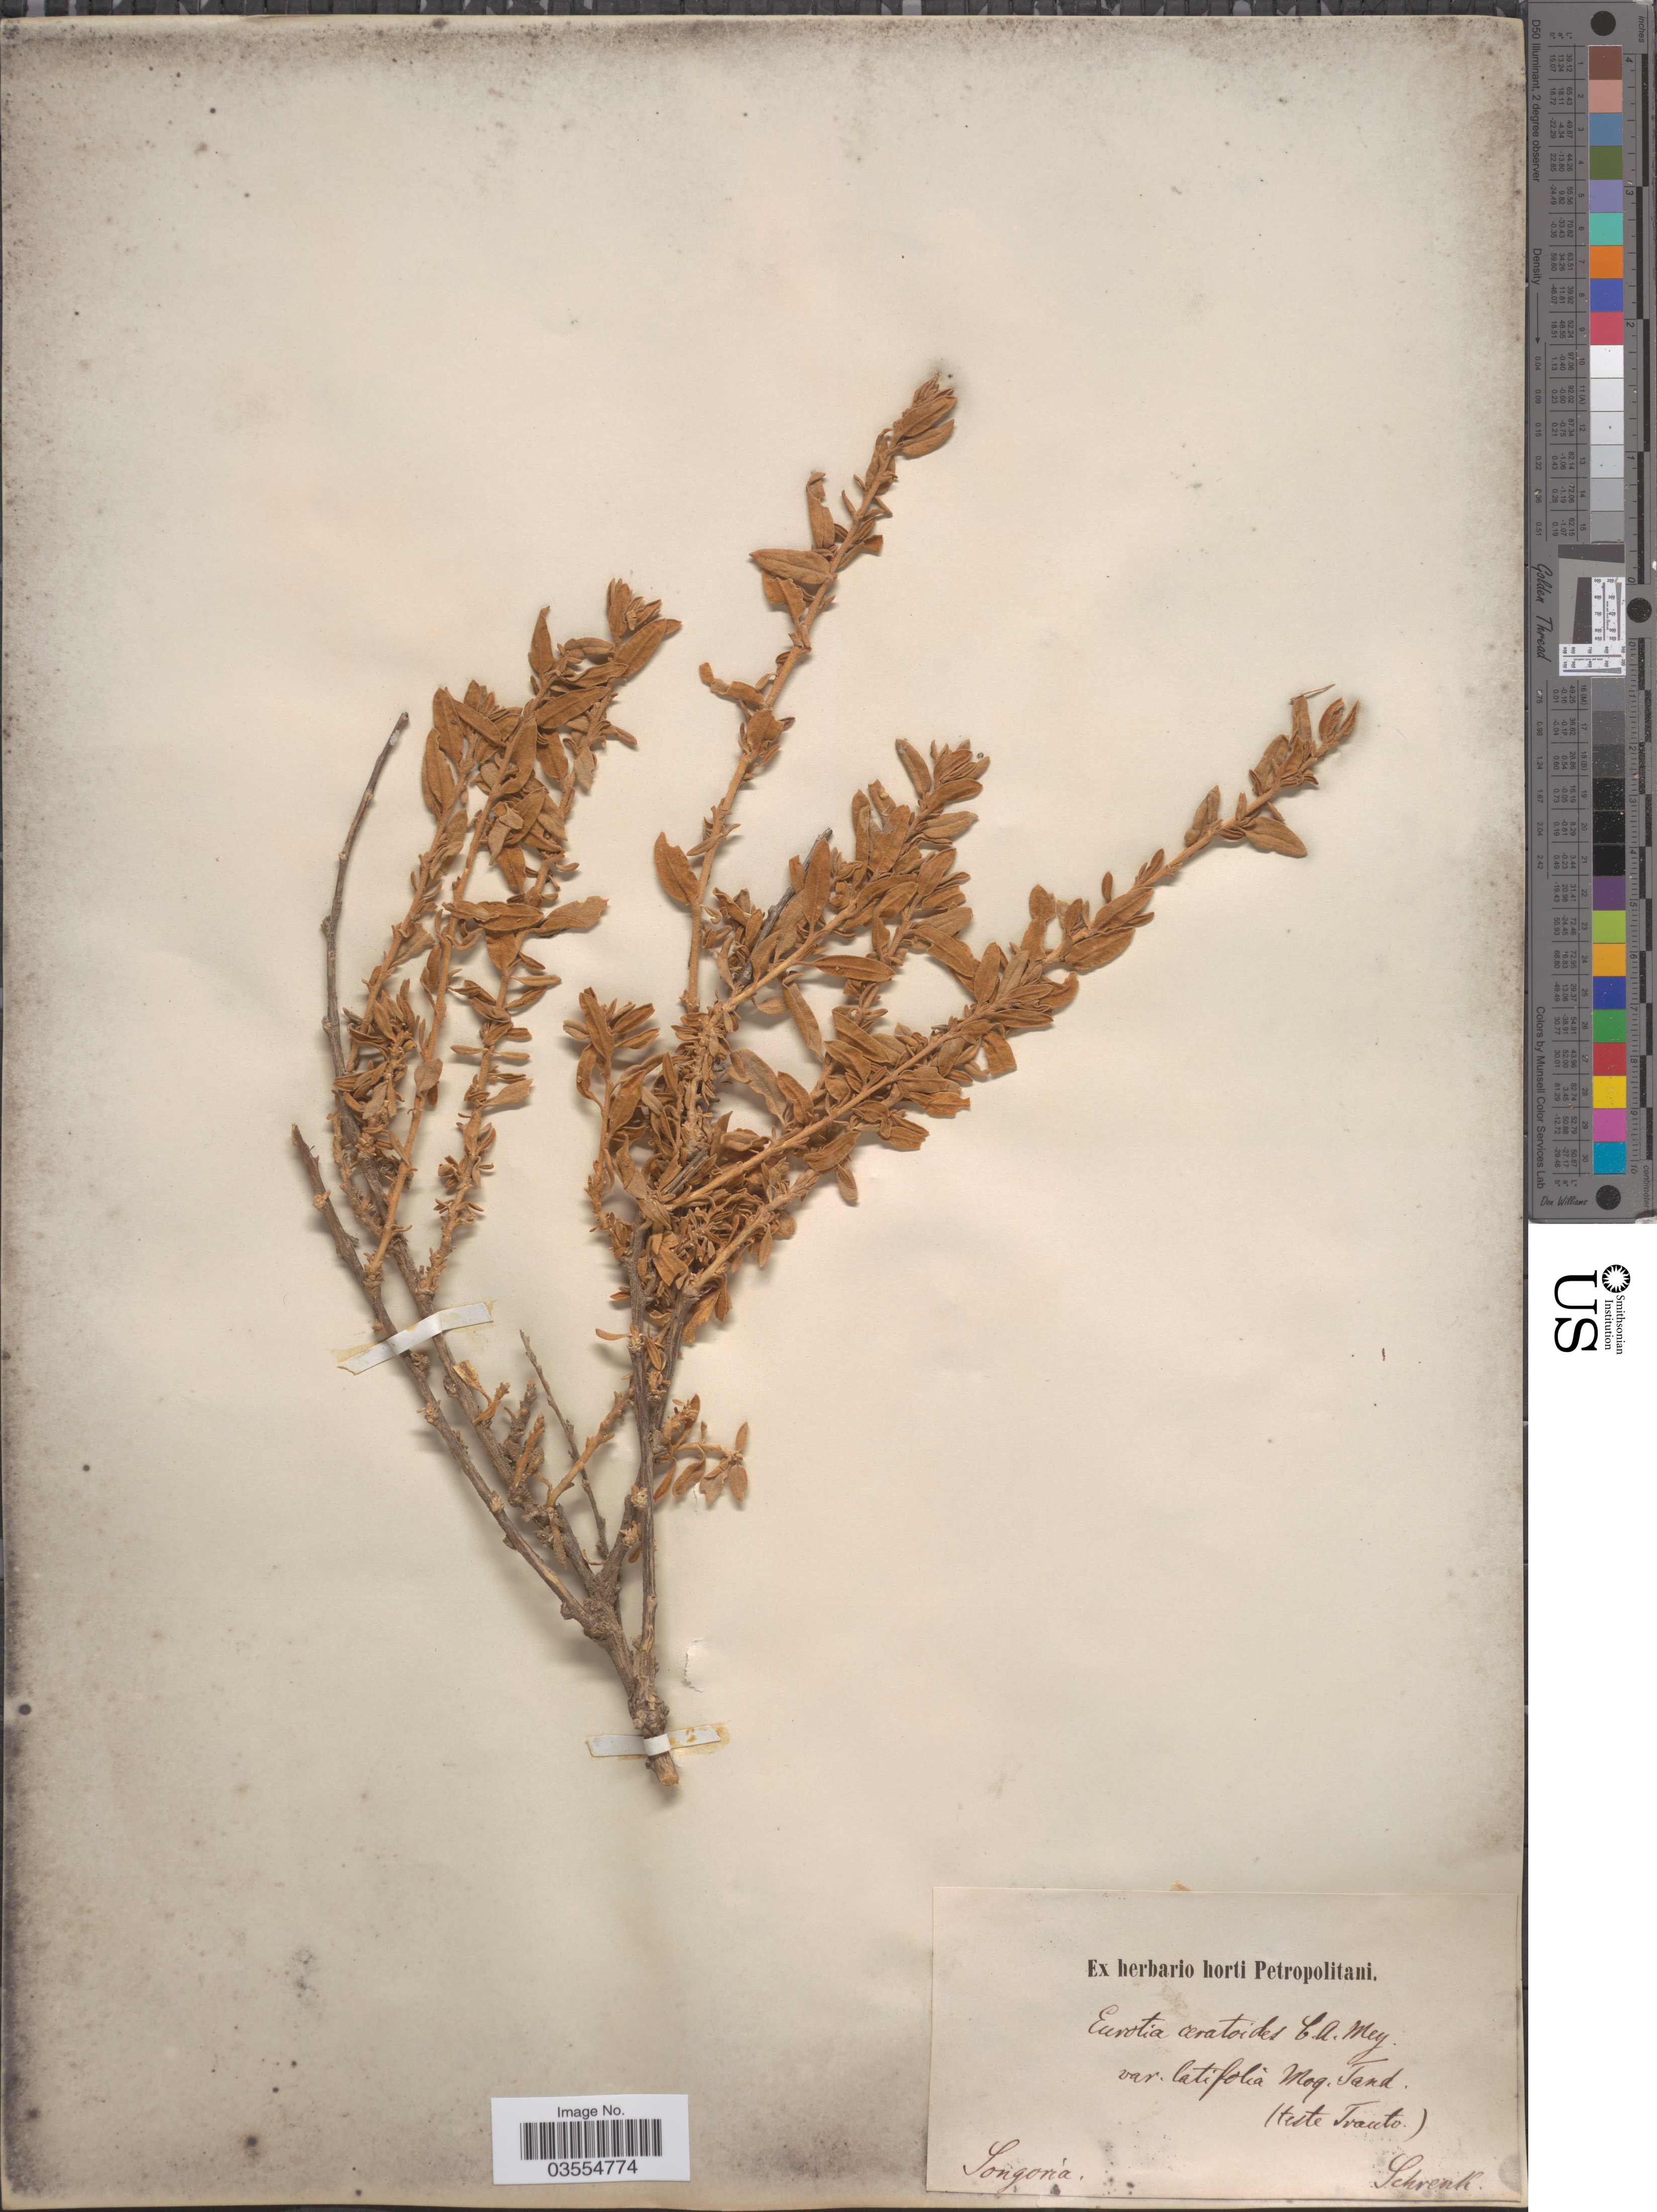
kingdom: Plantae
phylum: Tracheophyta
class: Magnoliopsida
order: Caryophyllales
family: Amaranthaceae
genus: Krascheninnikovia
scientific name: Krascheninnikovia ceratoides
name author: (L.) Gueldenst.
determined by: U.S. National Herbarium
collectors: A.G. Schrenk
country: Kazakhstan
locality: Songoria.